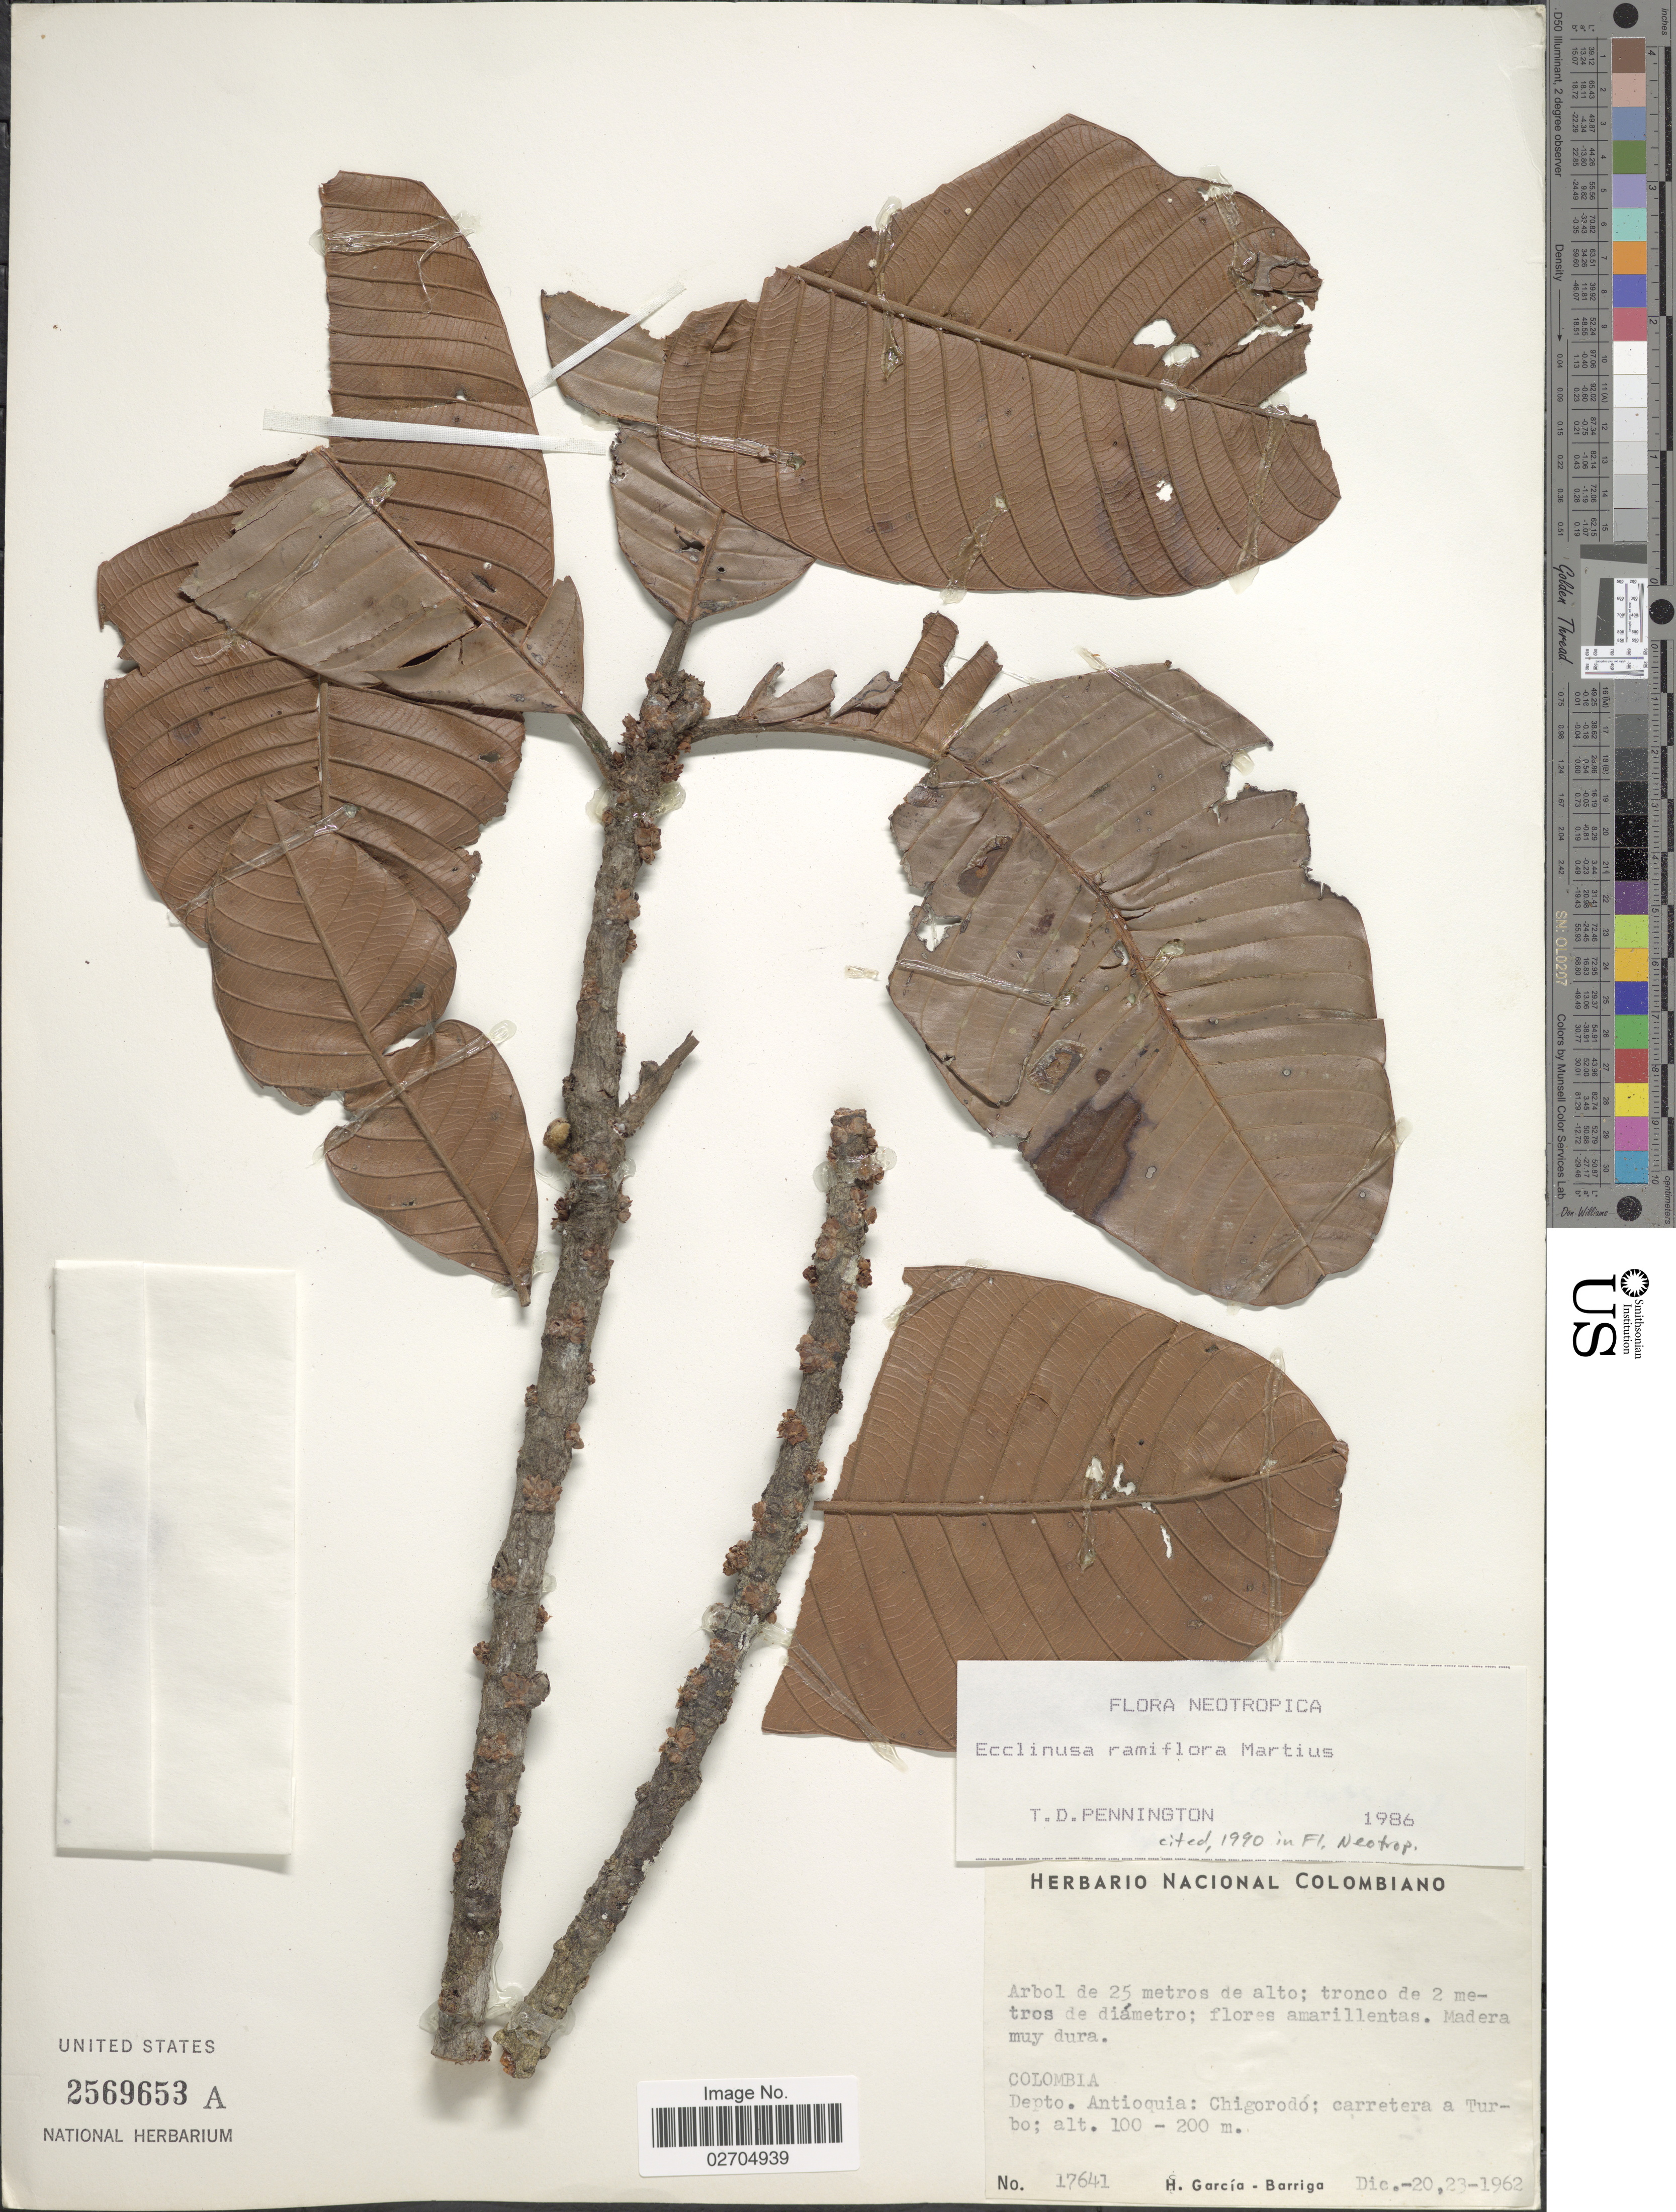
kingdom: Plantae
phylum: Tracheophyta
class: Magnoliopsida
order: Ericales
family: Sapotaceae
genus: Ecclinusa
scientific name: Ecclinusa ramiflora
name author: Mart.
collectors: H. García Barriga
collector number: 17641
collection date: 1962-12-20/1962-12-23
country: Colombia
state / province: Antioquia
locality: Depto. Antioquia: Chigorodo; carretera a Turbo.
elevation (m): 100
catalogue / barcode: US 2569653A